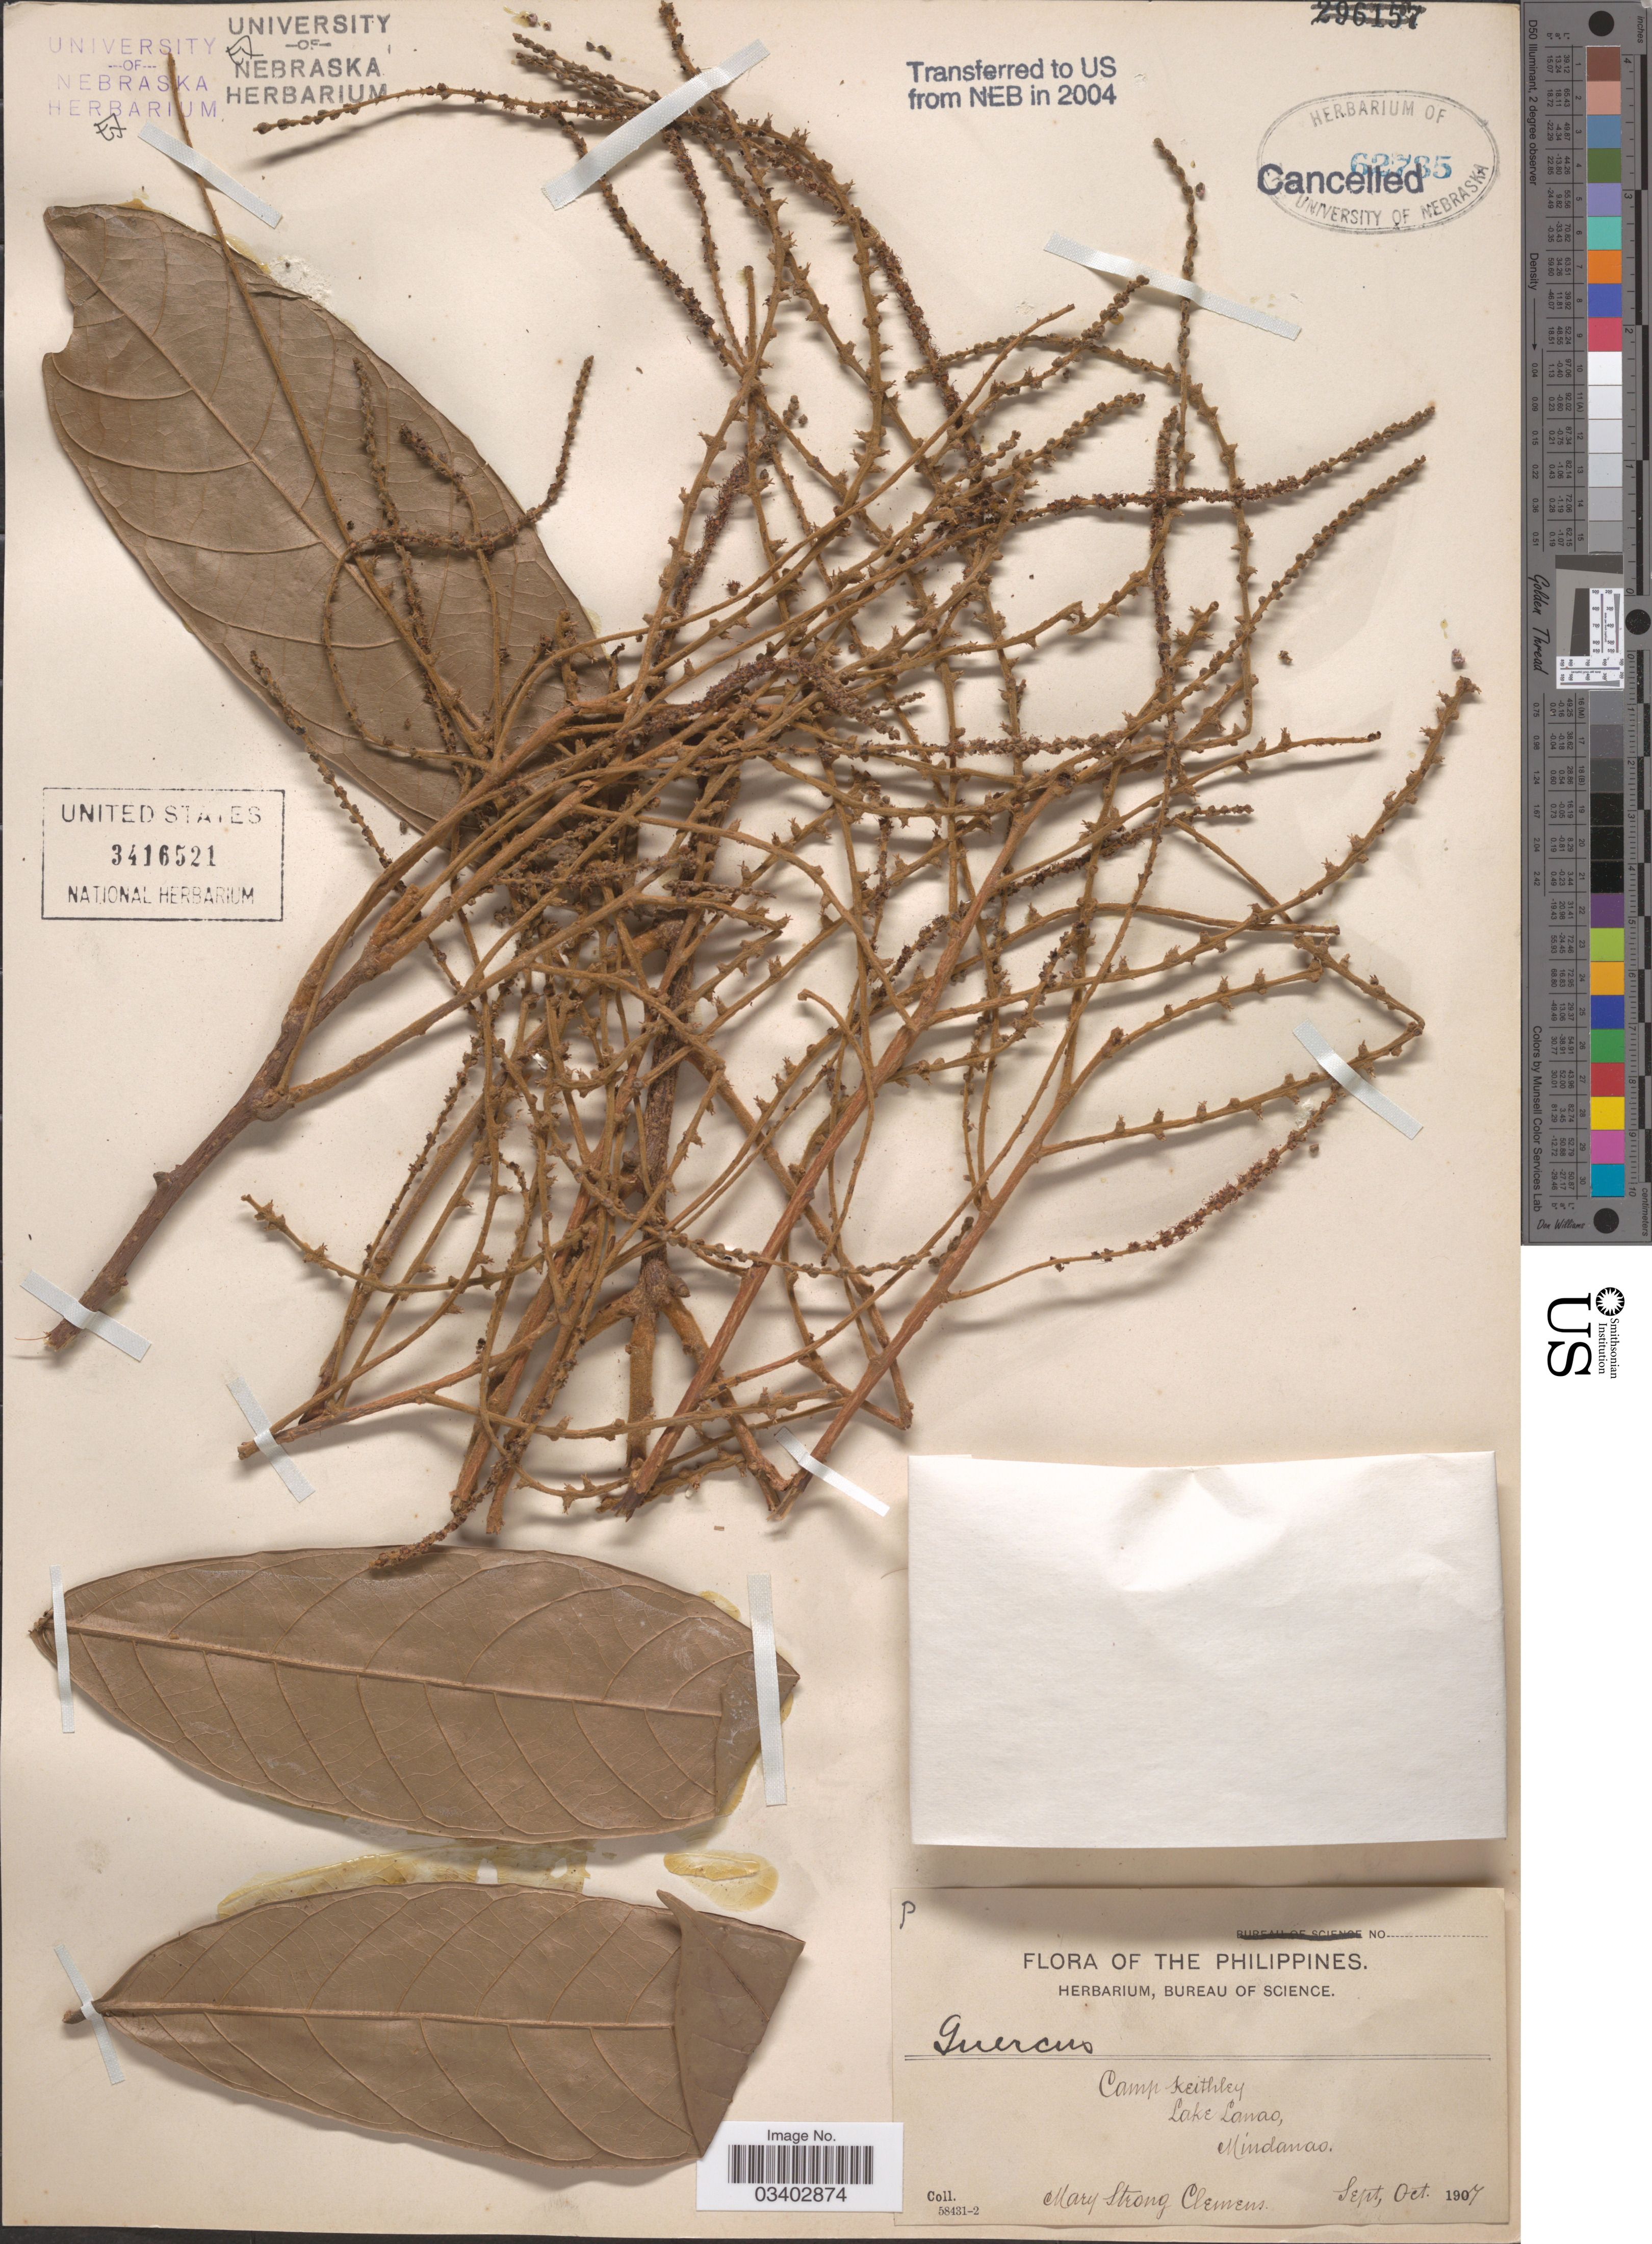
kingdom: Plantae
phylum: Tracheophyta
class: Magnoliopsida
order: Fagales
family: Fagaceae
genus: Lithocarpus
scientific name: Lithocarpus sp.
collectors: M. S. Clemens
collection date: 1907-09/1907-10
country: Philippines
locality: Camp Keithley, Lake Lanao, Mindanao.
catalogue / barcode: US 3416521